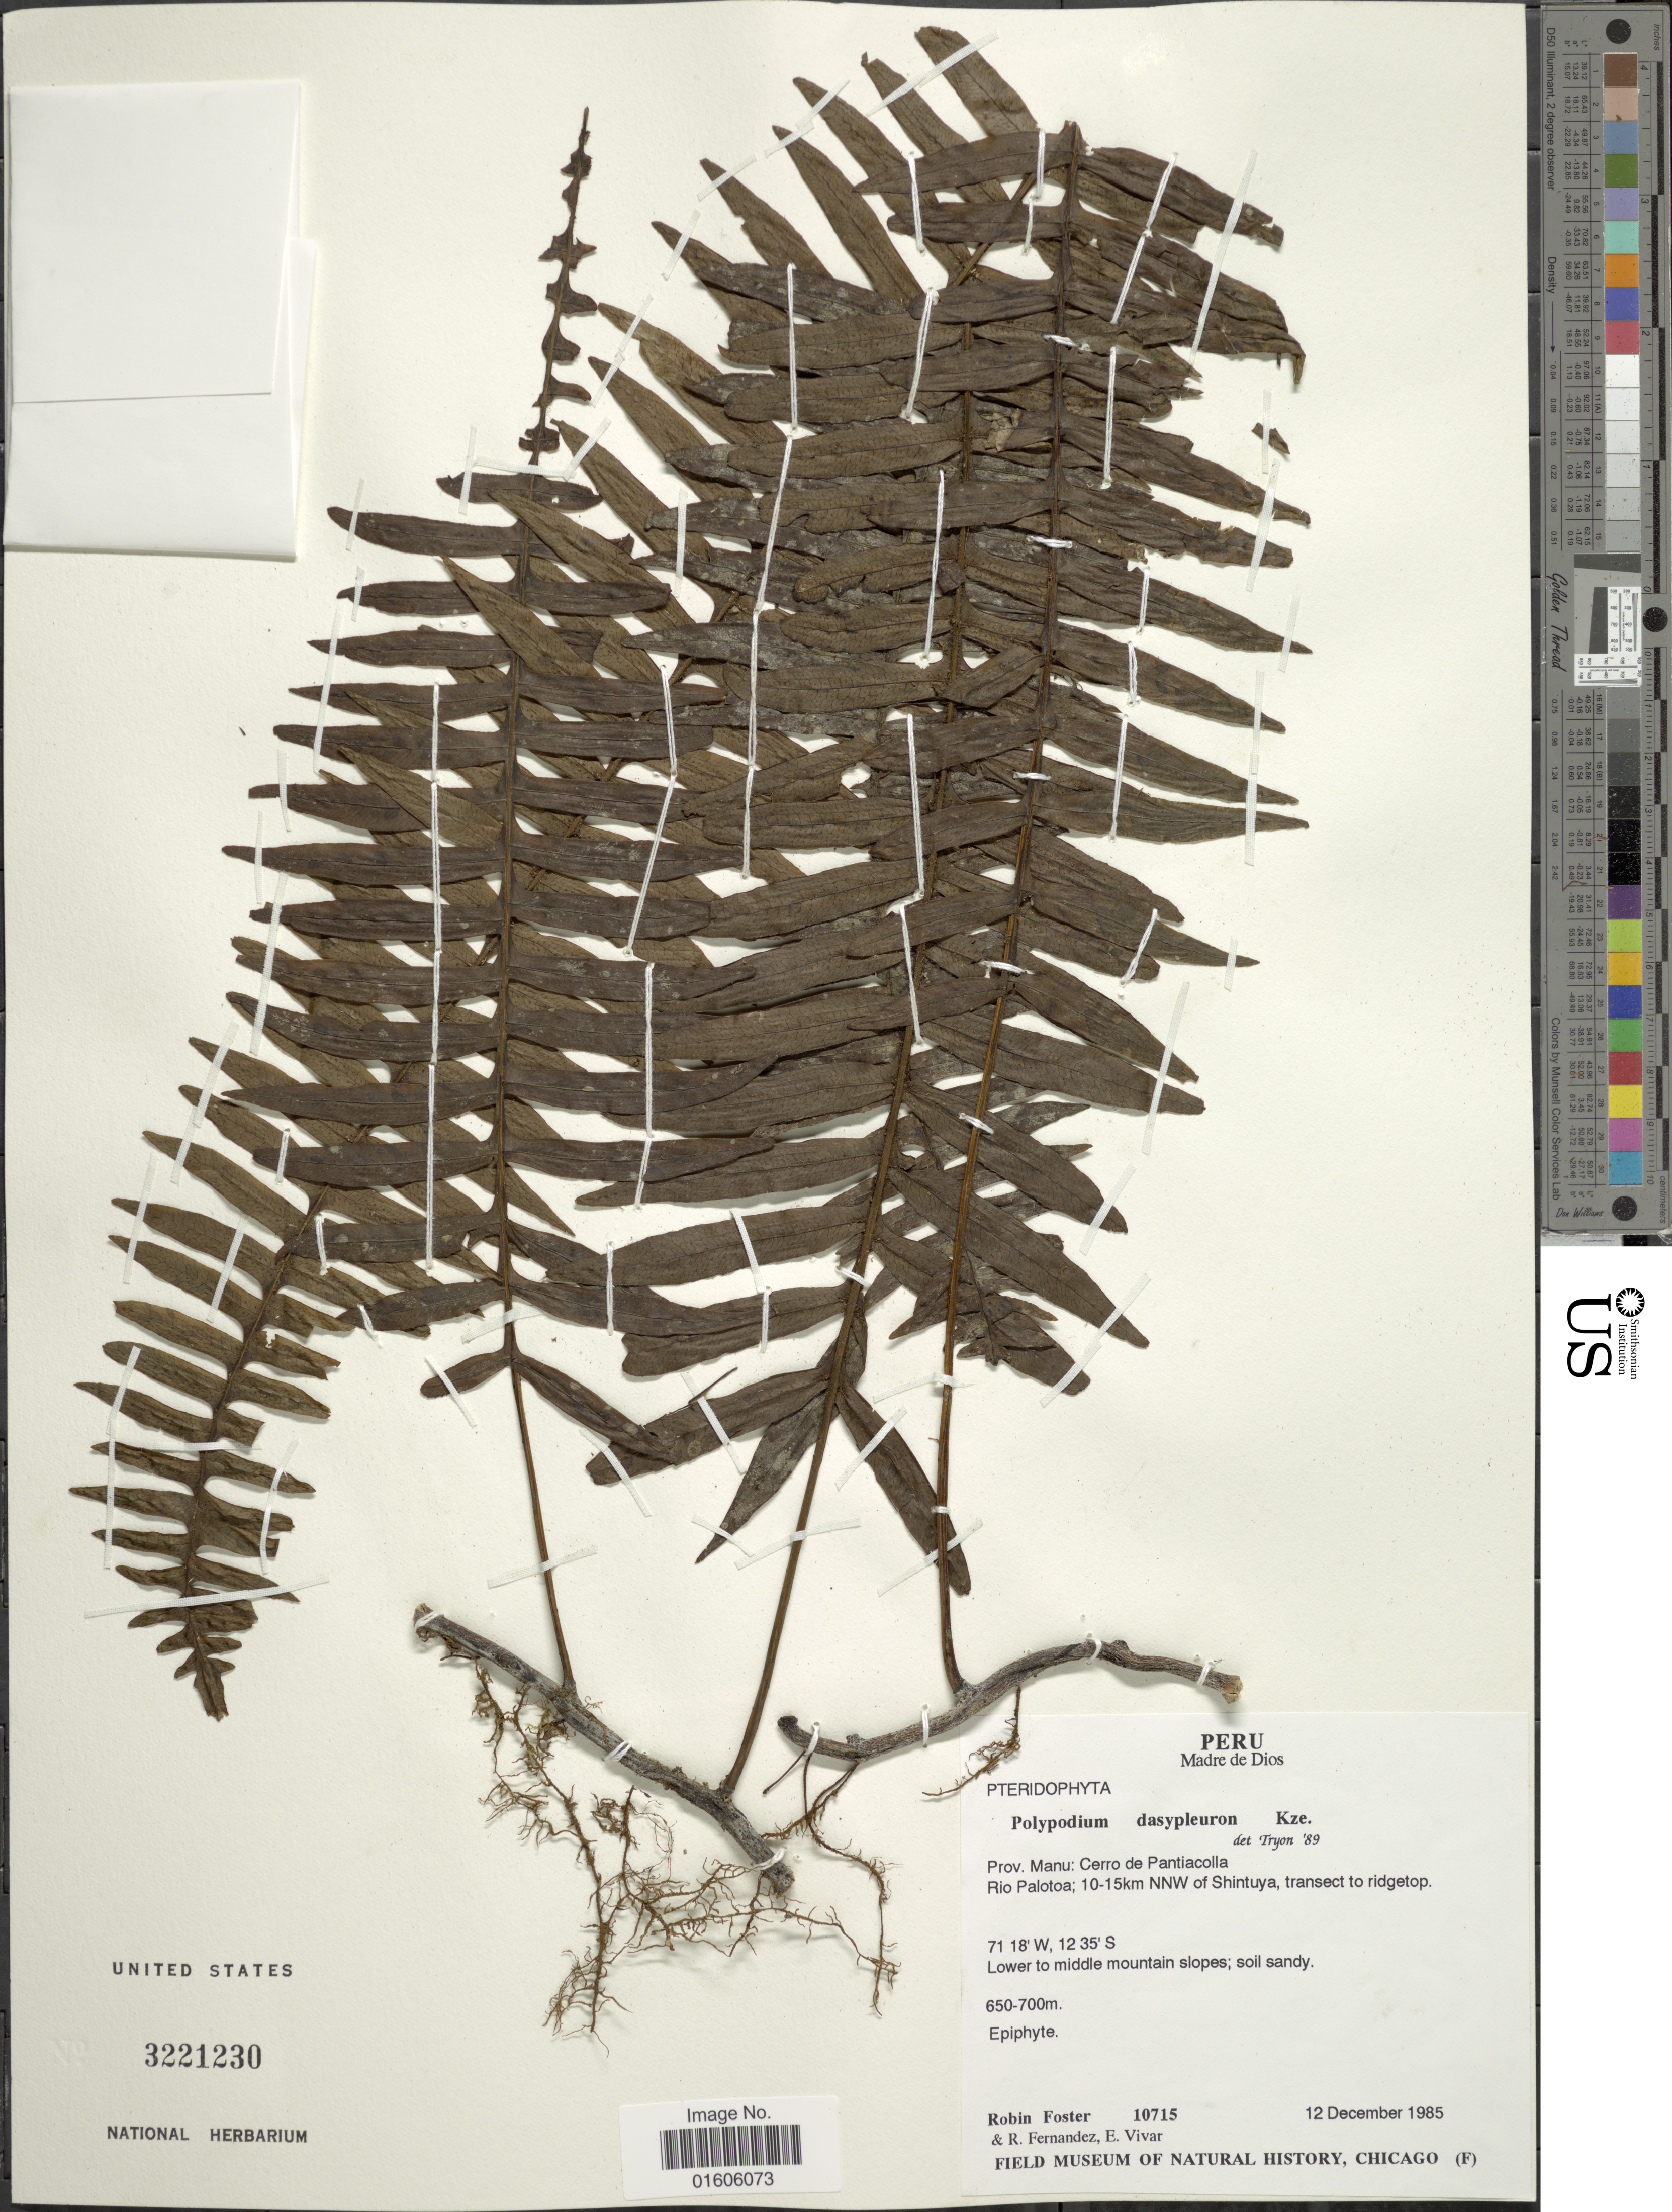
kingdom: Plantae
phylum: Tracheophyta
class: Polypodiopsida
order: Polypodiales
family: Polypodiaceae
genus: Serpocaulon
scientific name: Serpocaulon dasypleuron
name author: (Kunze) A.R. Sm.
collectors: R. B. Foster, R. Fernandez & E. Vivar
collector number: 10715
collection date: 1985-12-12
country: Peru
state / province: Madre de Dios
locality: Prov. Manu: Cerro de Pantiacolla. Rio Palotoa; 10-15km NNW of shintuya, transect to ridgetop.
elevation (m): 650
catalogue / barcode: US 3221230